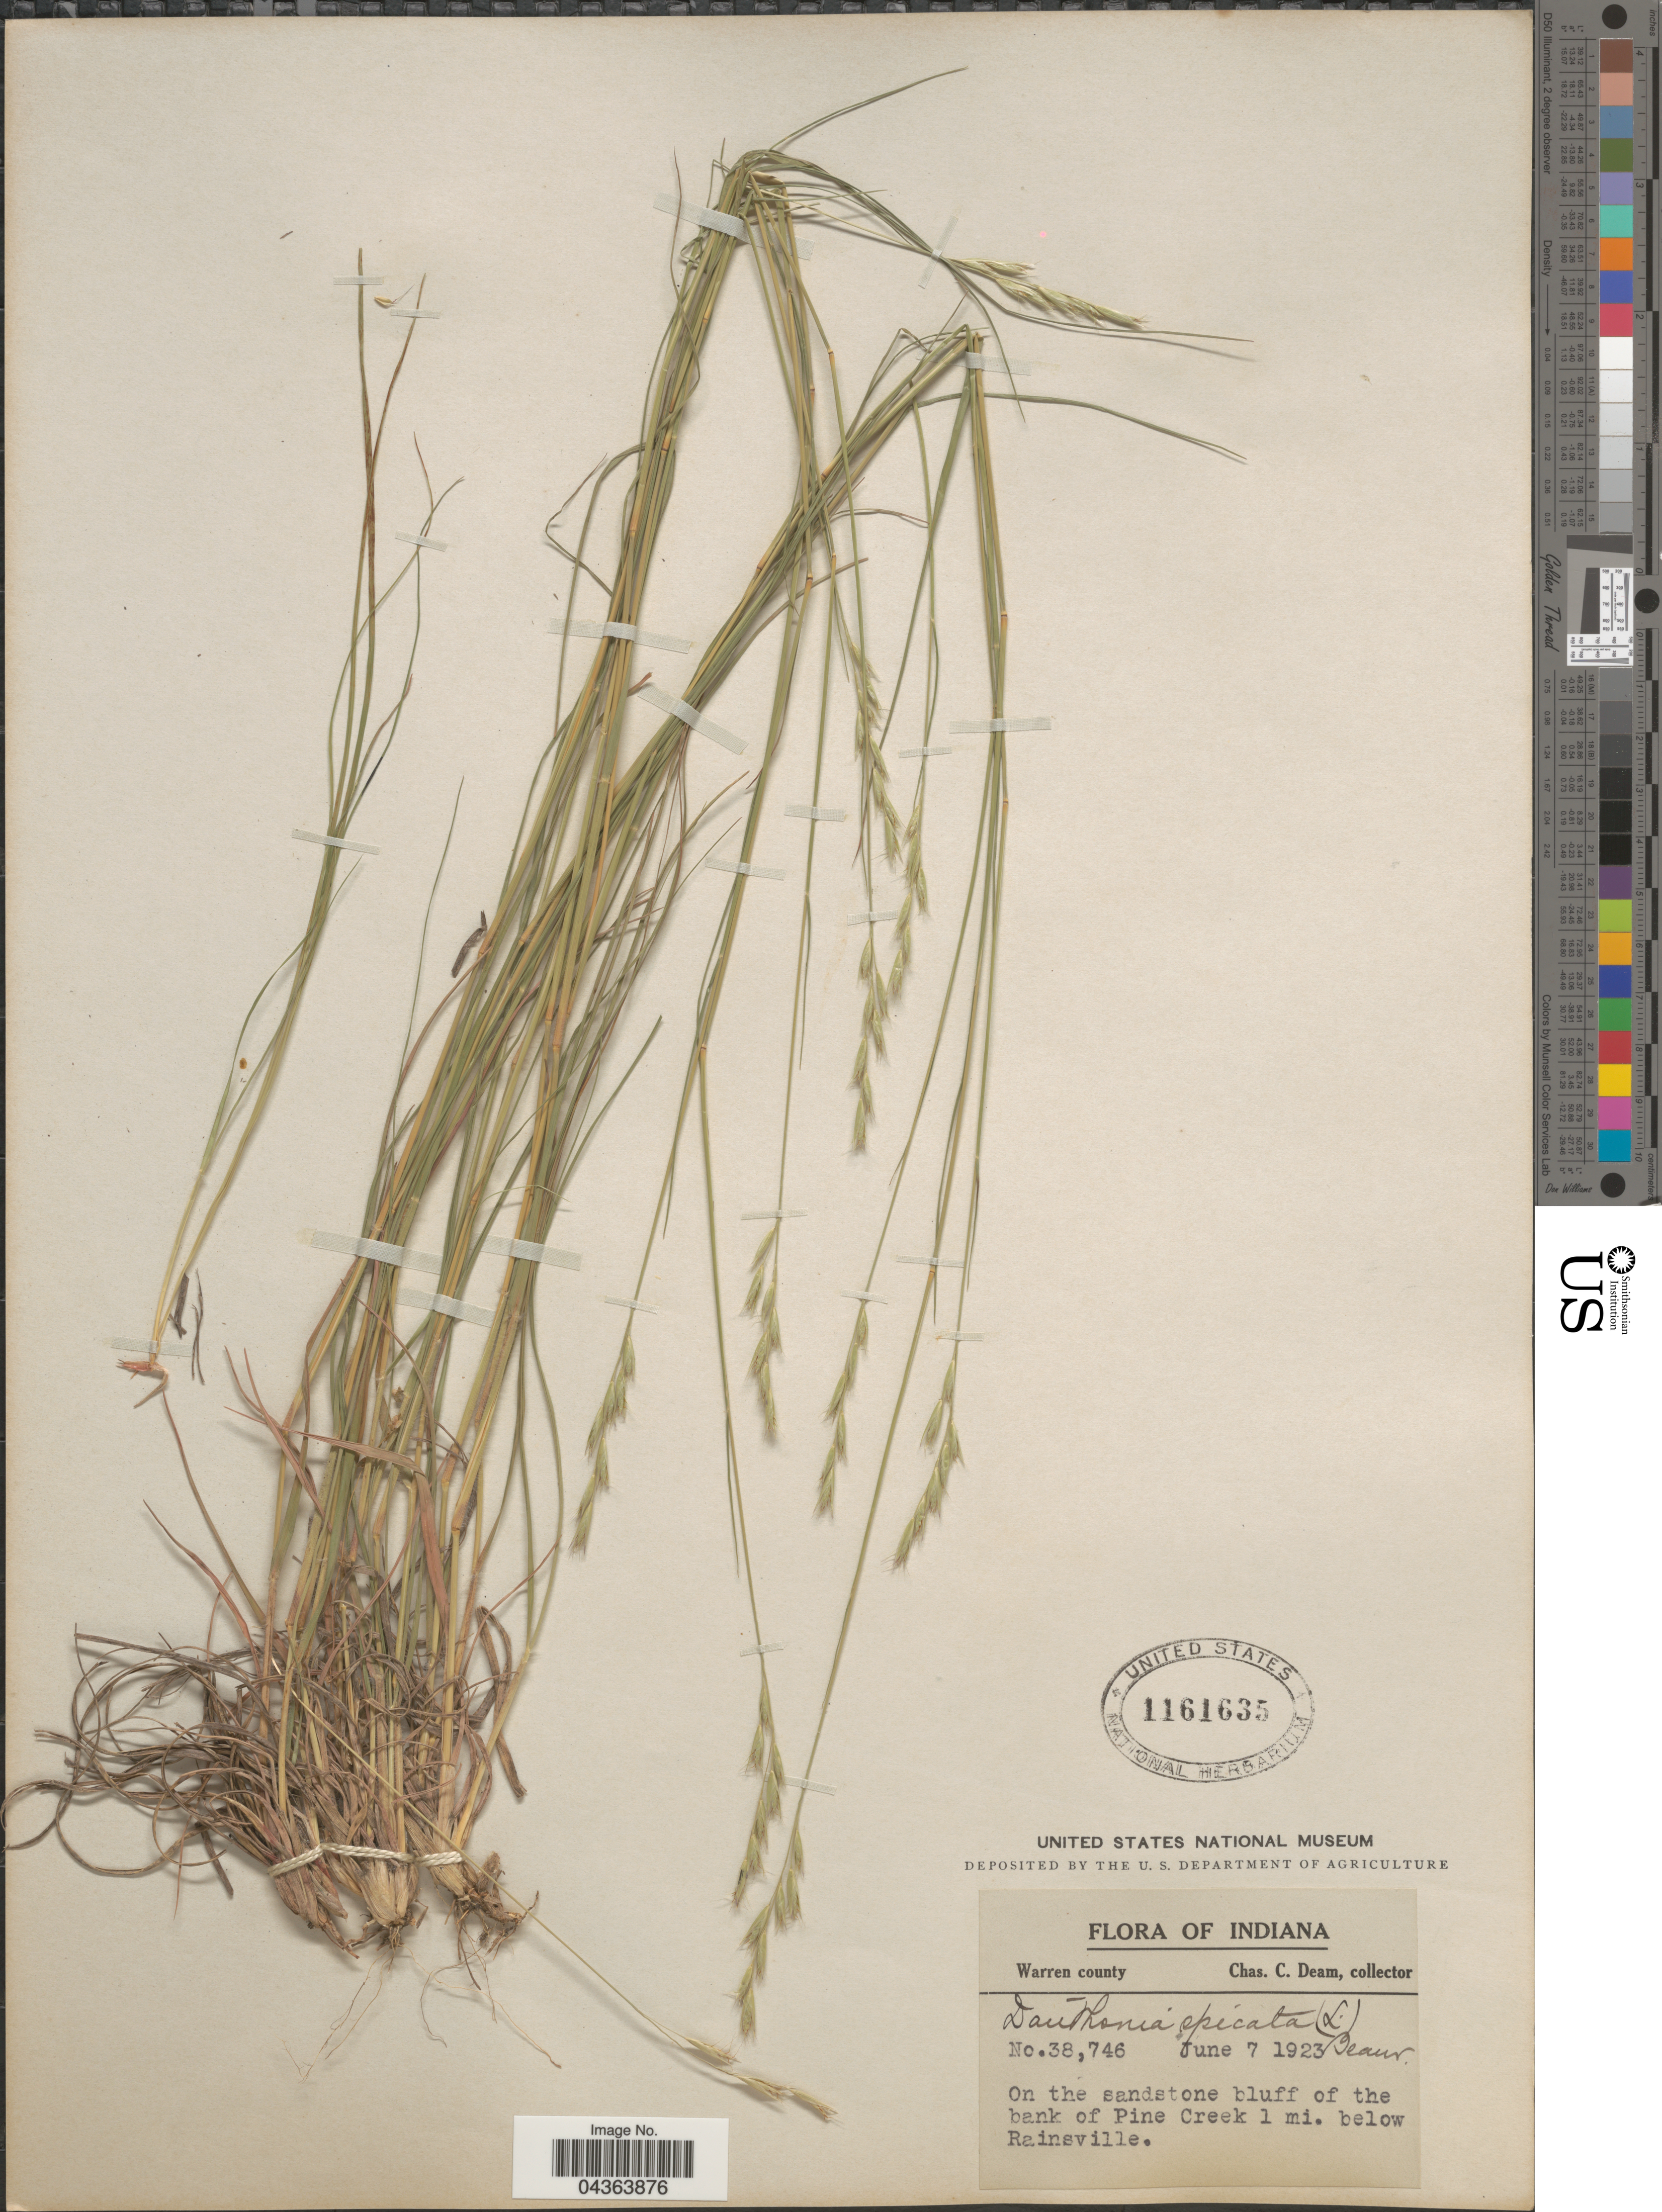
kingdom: Plantae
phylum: Tracheophyta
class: Liliopsida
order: Poales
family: Poaceae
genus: Danthonia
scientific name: Danthonia spicata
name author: (L.) P. Beauv. ex Roem. & Schult.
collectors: C. C. Deam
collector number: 38746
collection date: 1923-06-07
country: United States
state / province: Indiana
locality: Warren county. On the sandstone bluff of the bank of Pine Creek 1 mi. below Rainsville.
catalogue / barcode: US 1161635